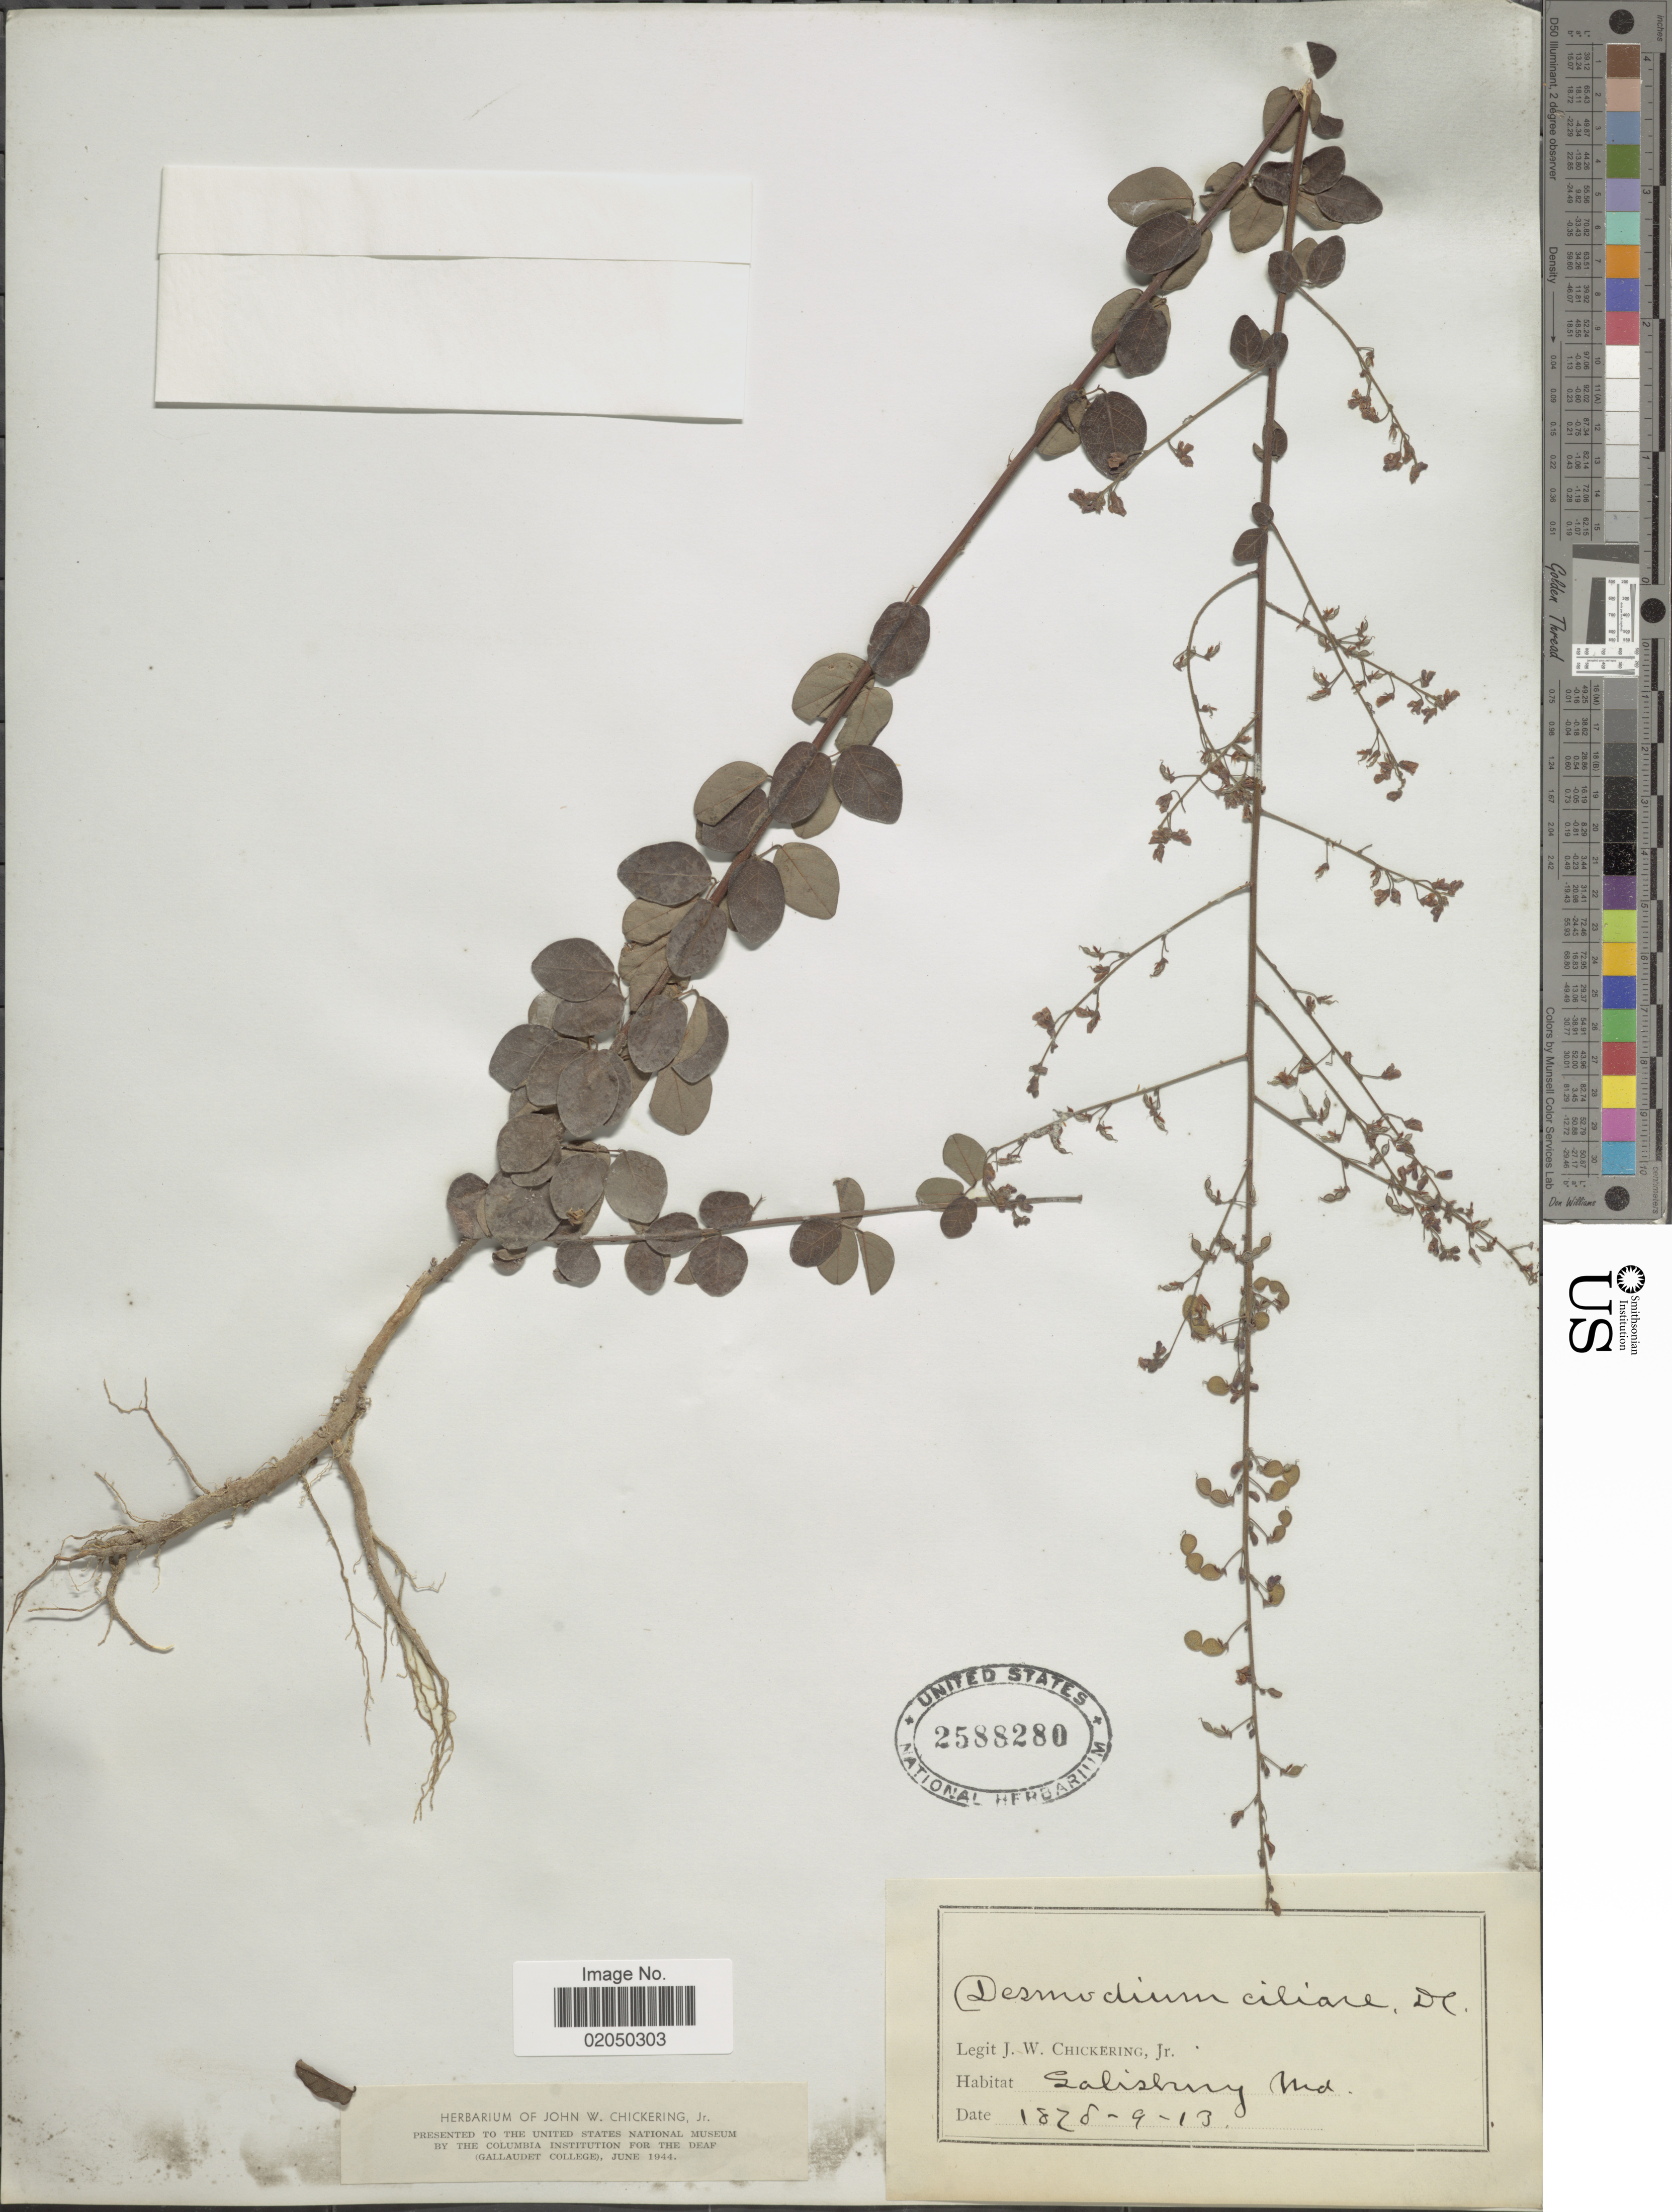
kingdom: Plantae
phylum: Tracheophyta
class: Magnoliopsida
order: Fabales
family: Fabaceae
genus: Desmodium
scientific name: Desmodium ciliare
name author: (Muhl. ex Willd.) DC.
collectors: J. W. Chickering Jr.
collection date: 1828-09-13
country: United States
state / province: Maryland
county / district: Wicomico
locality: Salisbury, Md.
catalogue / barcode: US 2588280